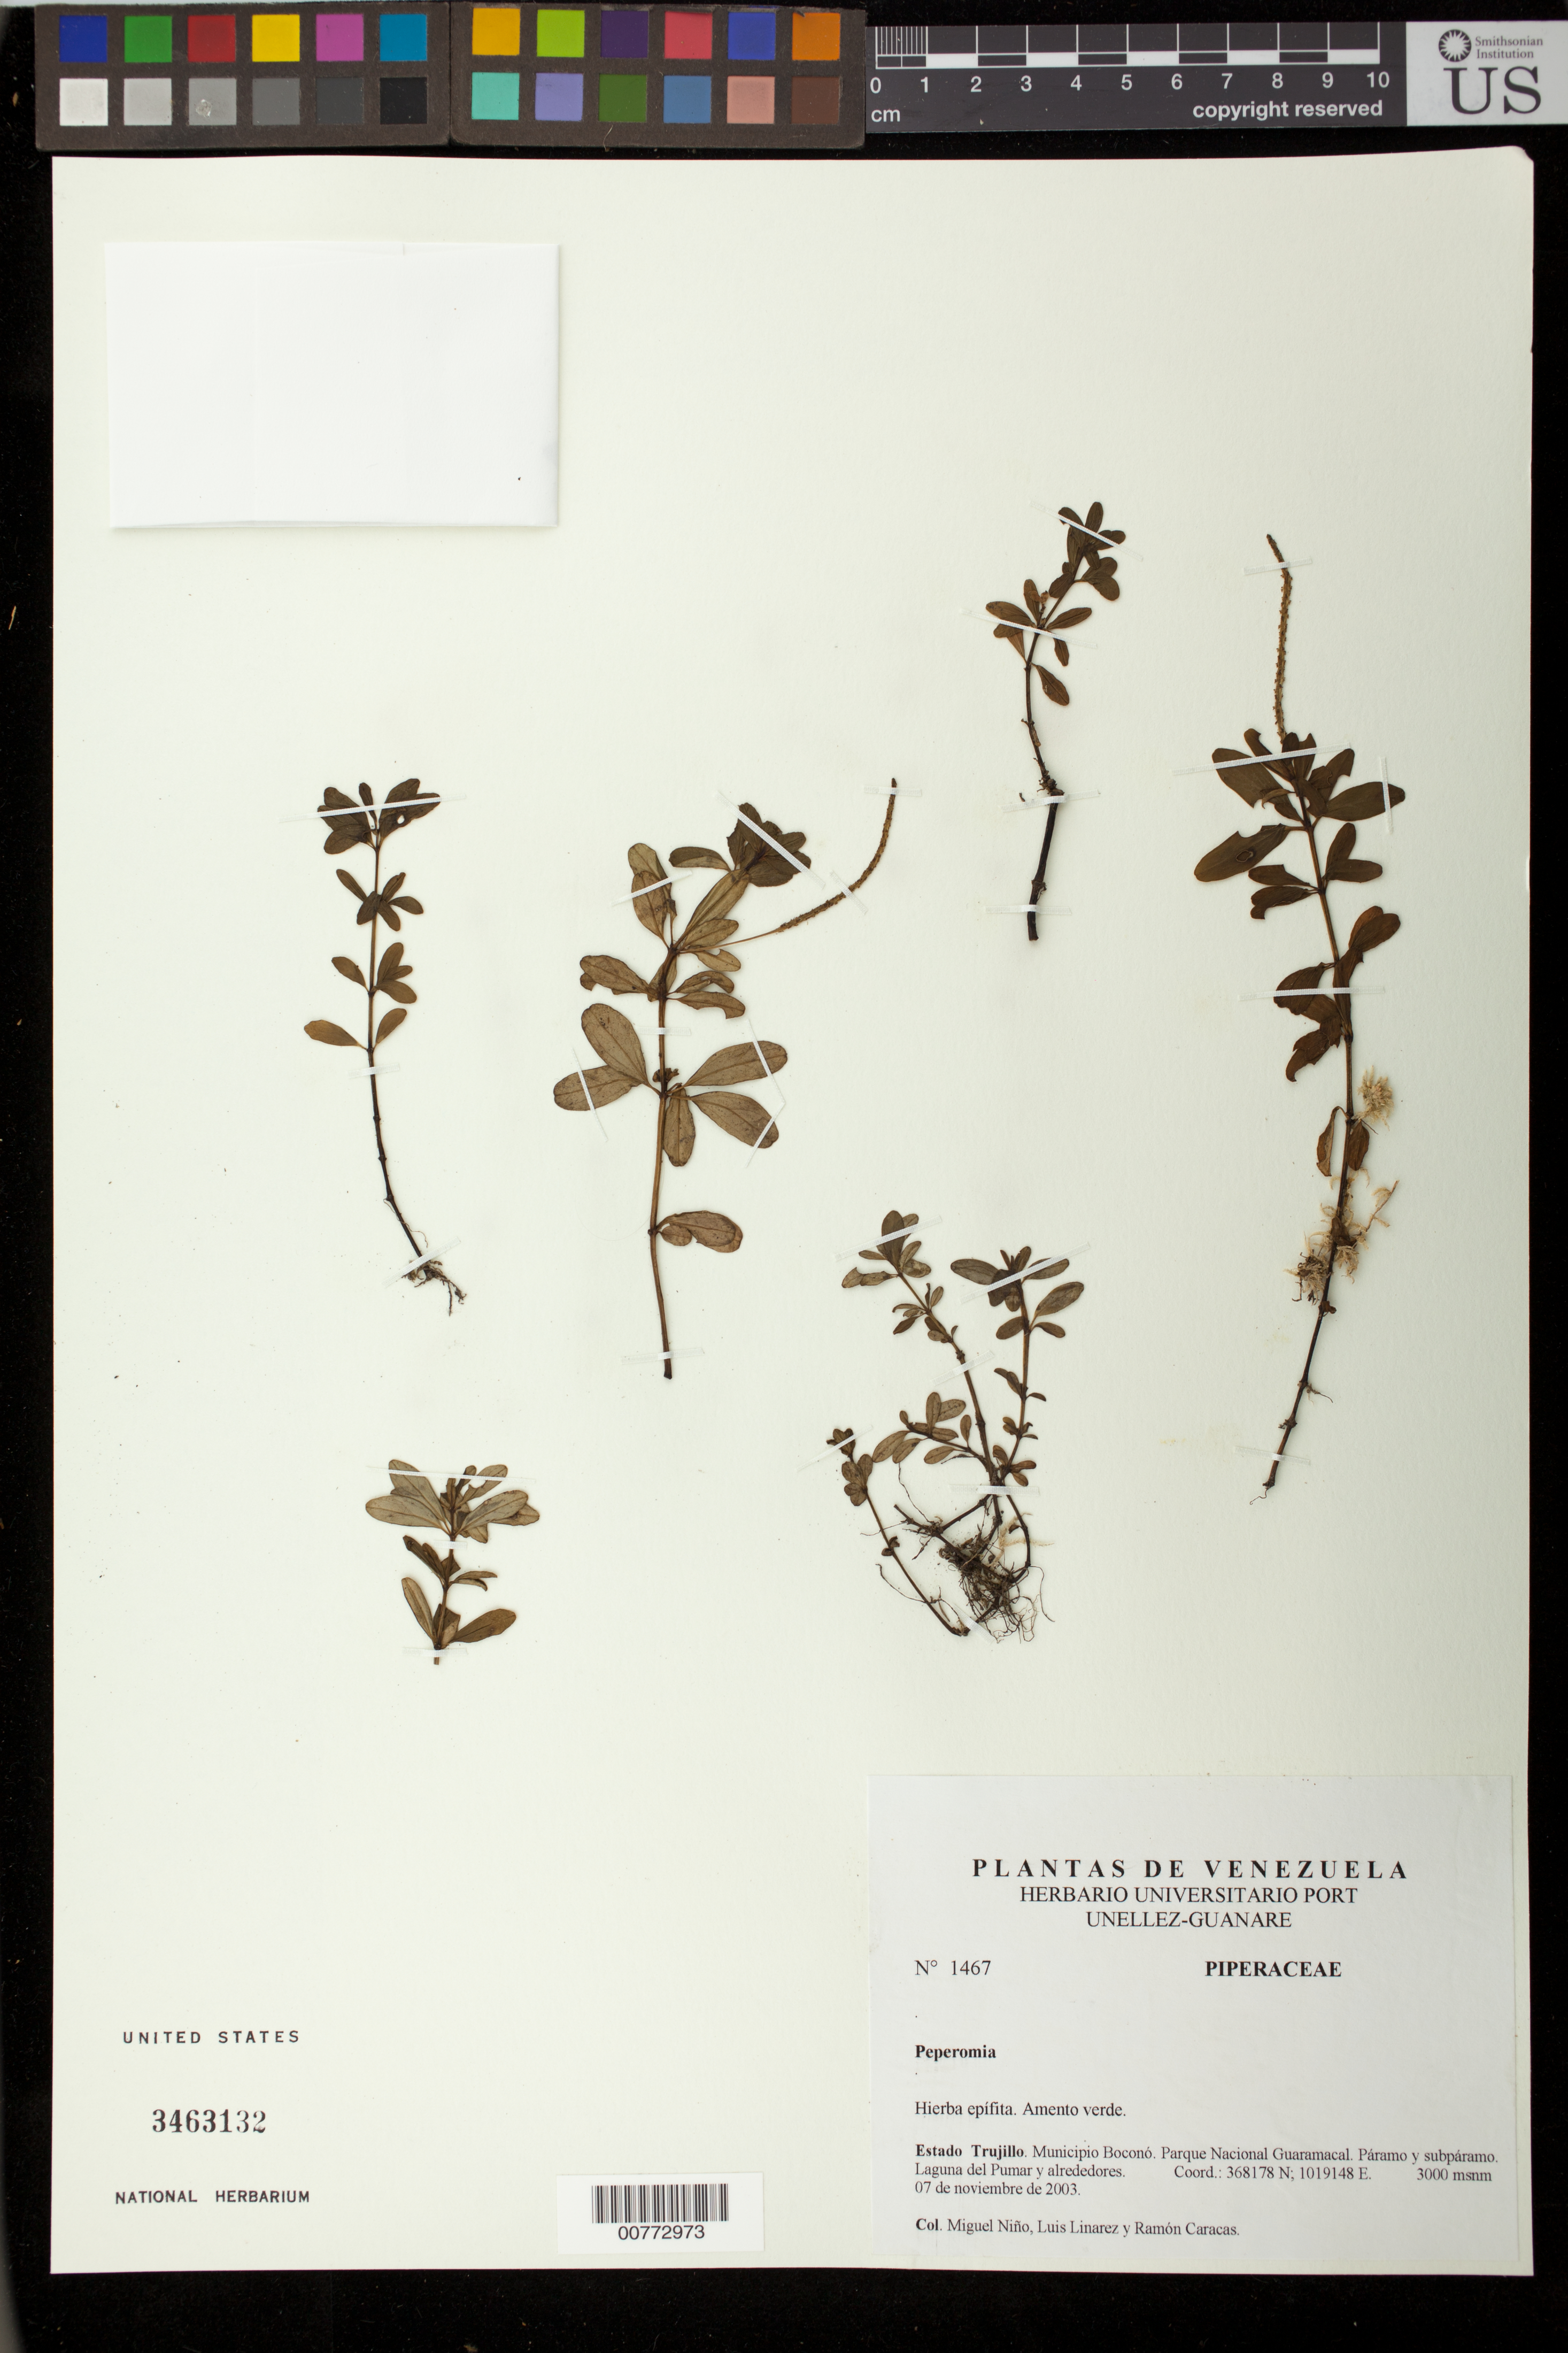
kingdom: Plantae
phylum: Tracheophyta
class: Magnoliopsida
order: Piperales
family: Piperaceae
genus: Peperomia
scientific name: Peperomia galioides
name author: Kunth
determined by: Niño, S. M., (PORT), BioCentro-UNELLEZ (VENEZUELA)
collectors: S. M. Niño, L. Linárez & R. Caracas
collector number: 1467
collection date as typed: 07 Nov 2003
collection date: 2003-11-07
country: Venezuela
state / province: Trujillo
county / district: Boconó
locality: Parque Nacional Guaramacal. Laguna del Pumar y alrededores.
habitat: Páramo y subpáramo.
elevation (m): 3000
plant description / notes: PORT, US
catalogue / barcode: US 3463132